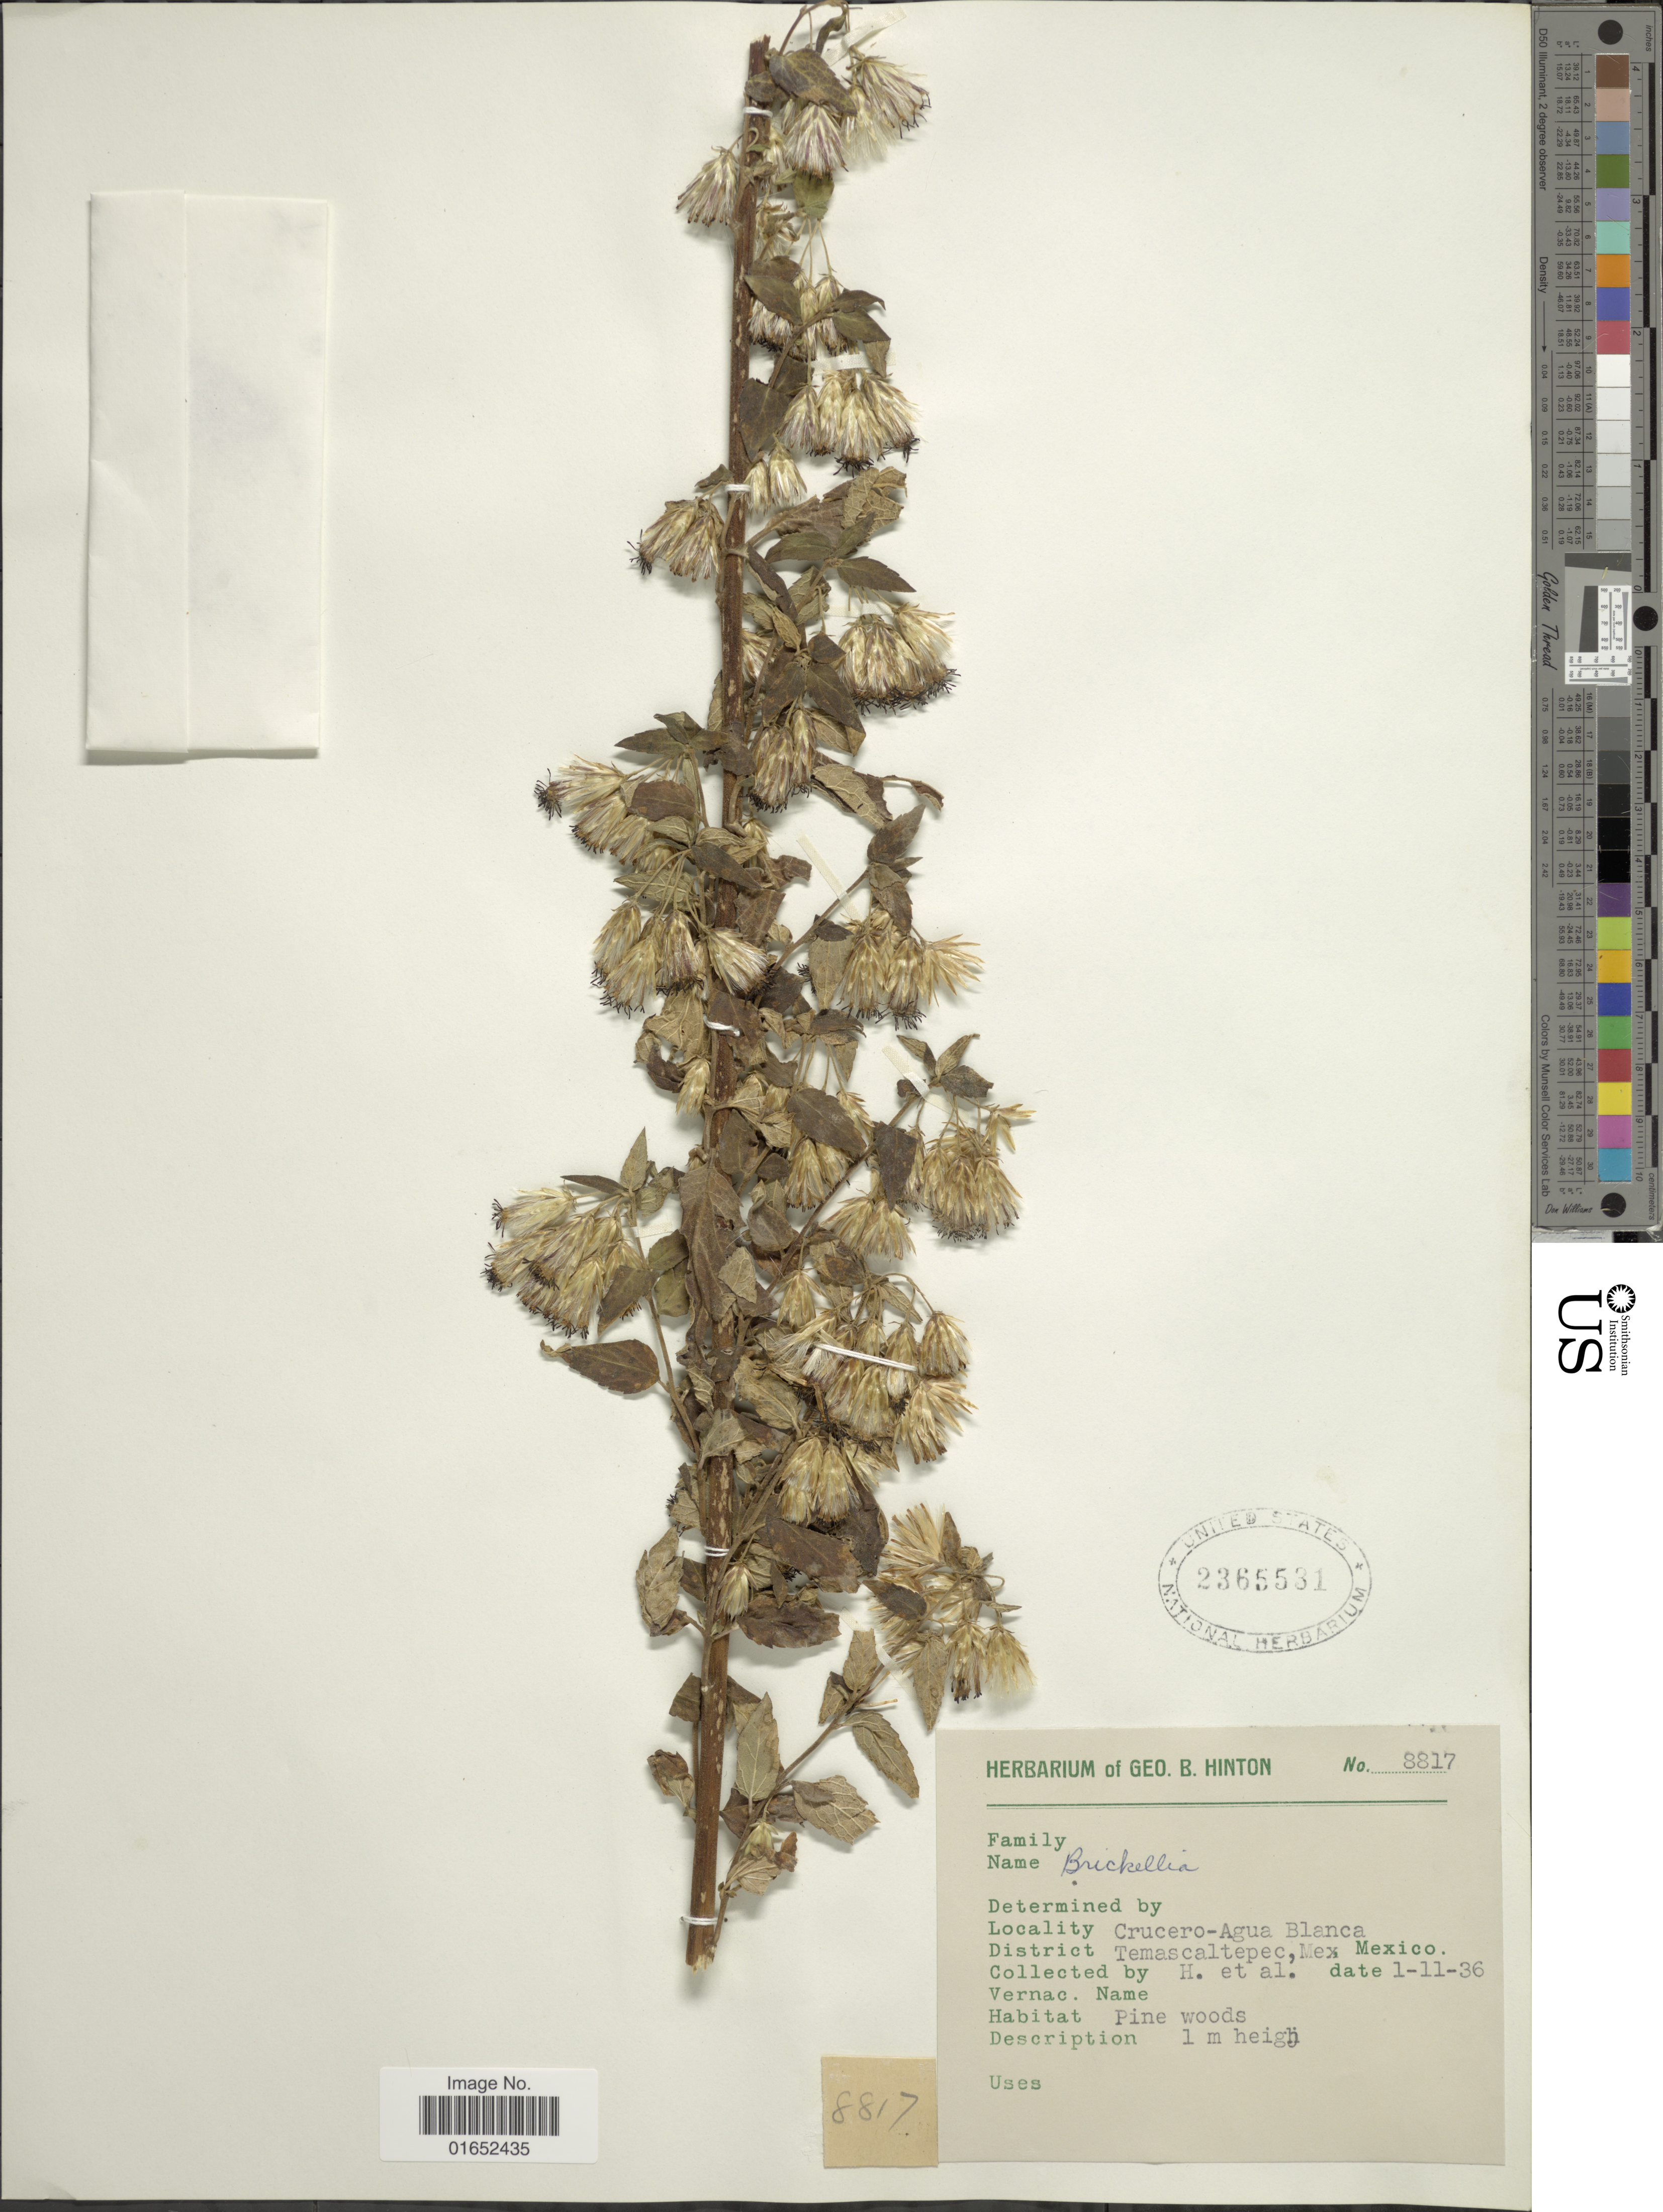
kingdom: Plantae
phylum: Tracheophyta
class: Magnoliopsida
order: Asterales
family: Asteraceae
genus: Brickellia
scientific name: Brickellia sp.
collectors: G. B. Hinton & et al.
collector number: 8817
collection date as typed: Transcribed d/m/y: 11/1/36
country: Mexico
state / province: México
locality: Crucero-Agua Blanca, District Temascaltepec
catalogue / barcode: US 2365531